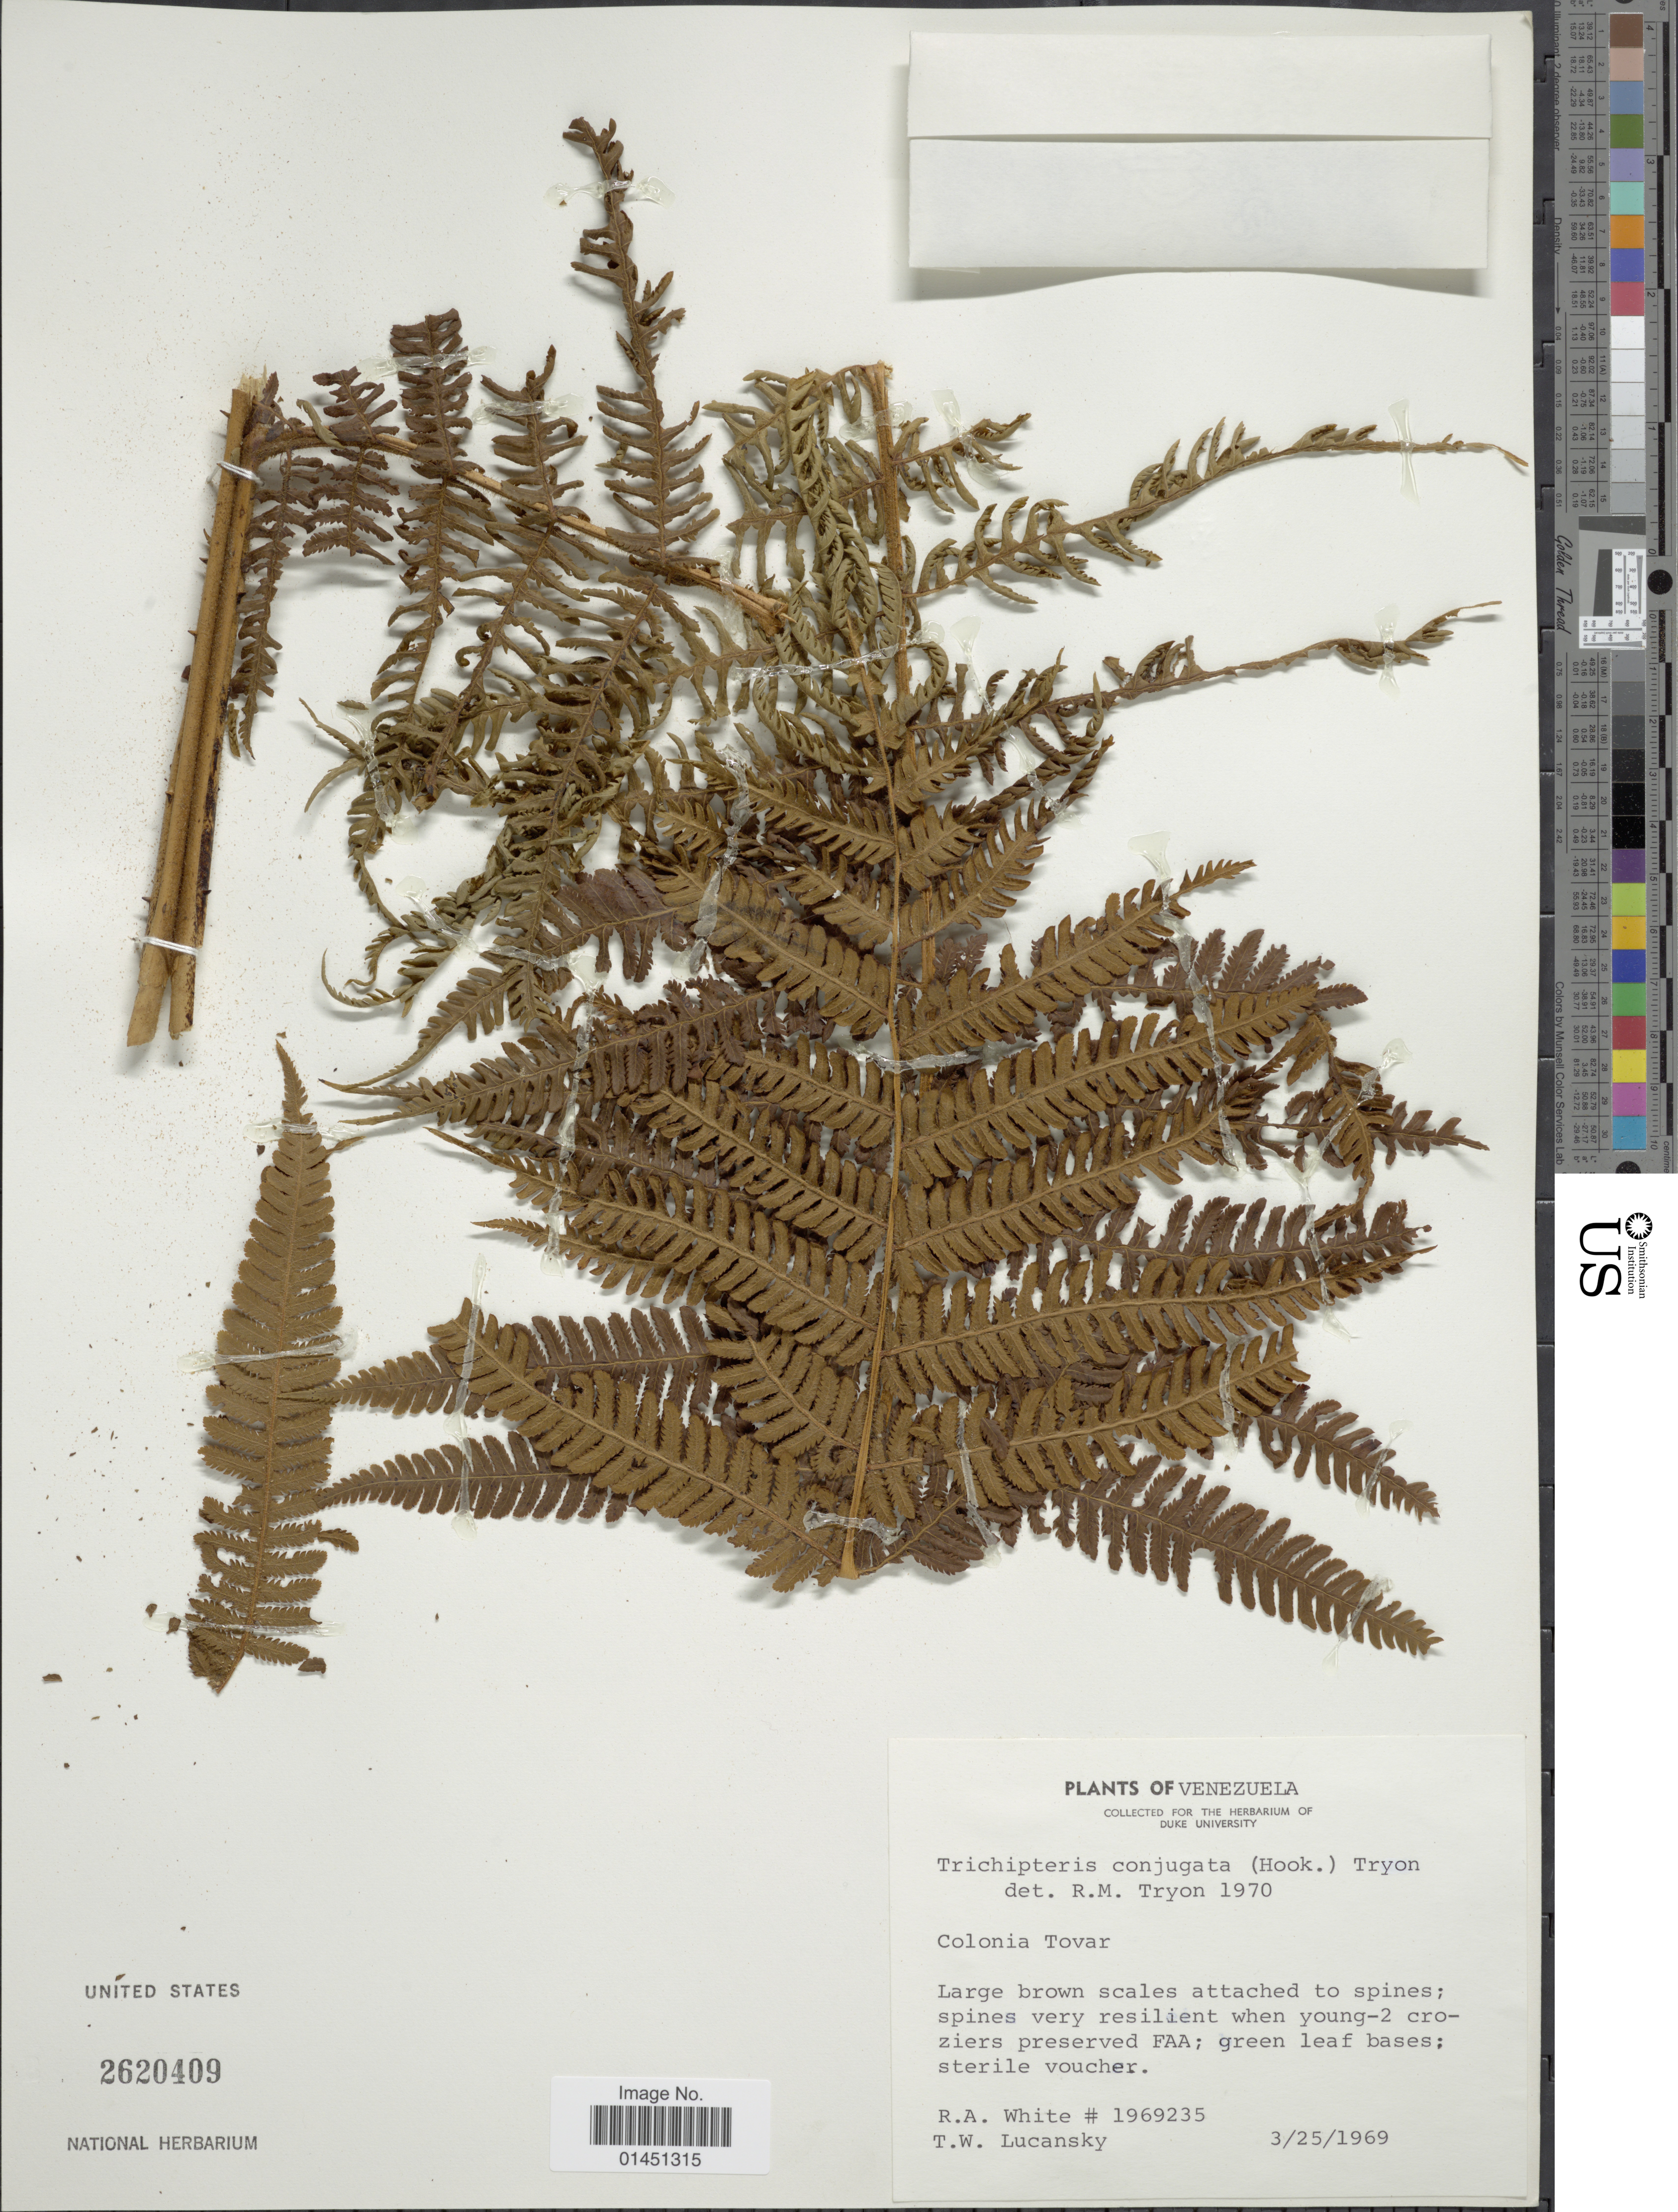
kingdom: Plantae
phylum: Tracheophyta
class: Polypodiopsida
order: Cyatheales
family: Cyatheaceae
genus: Cyathea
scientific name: Cyathea conjugata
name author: (Hook.) Domin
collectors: R. A. White & T. Lucansky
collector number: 1969235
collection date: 1969-03-25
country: Venezuela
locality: Colonia Tovar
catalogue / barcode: US 2620409